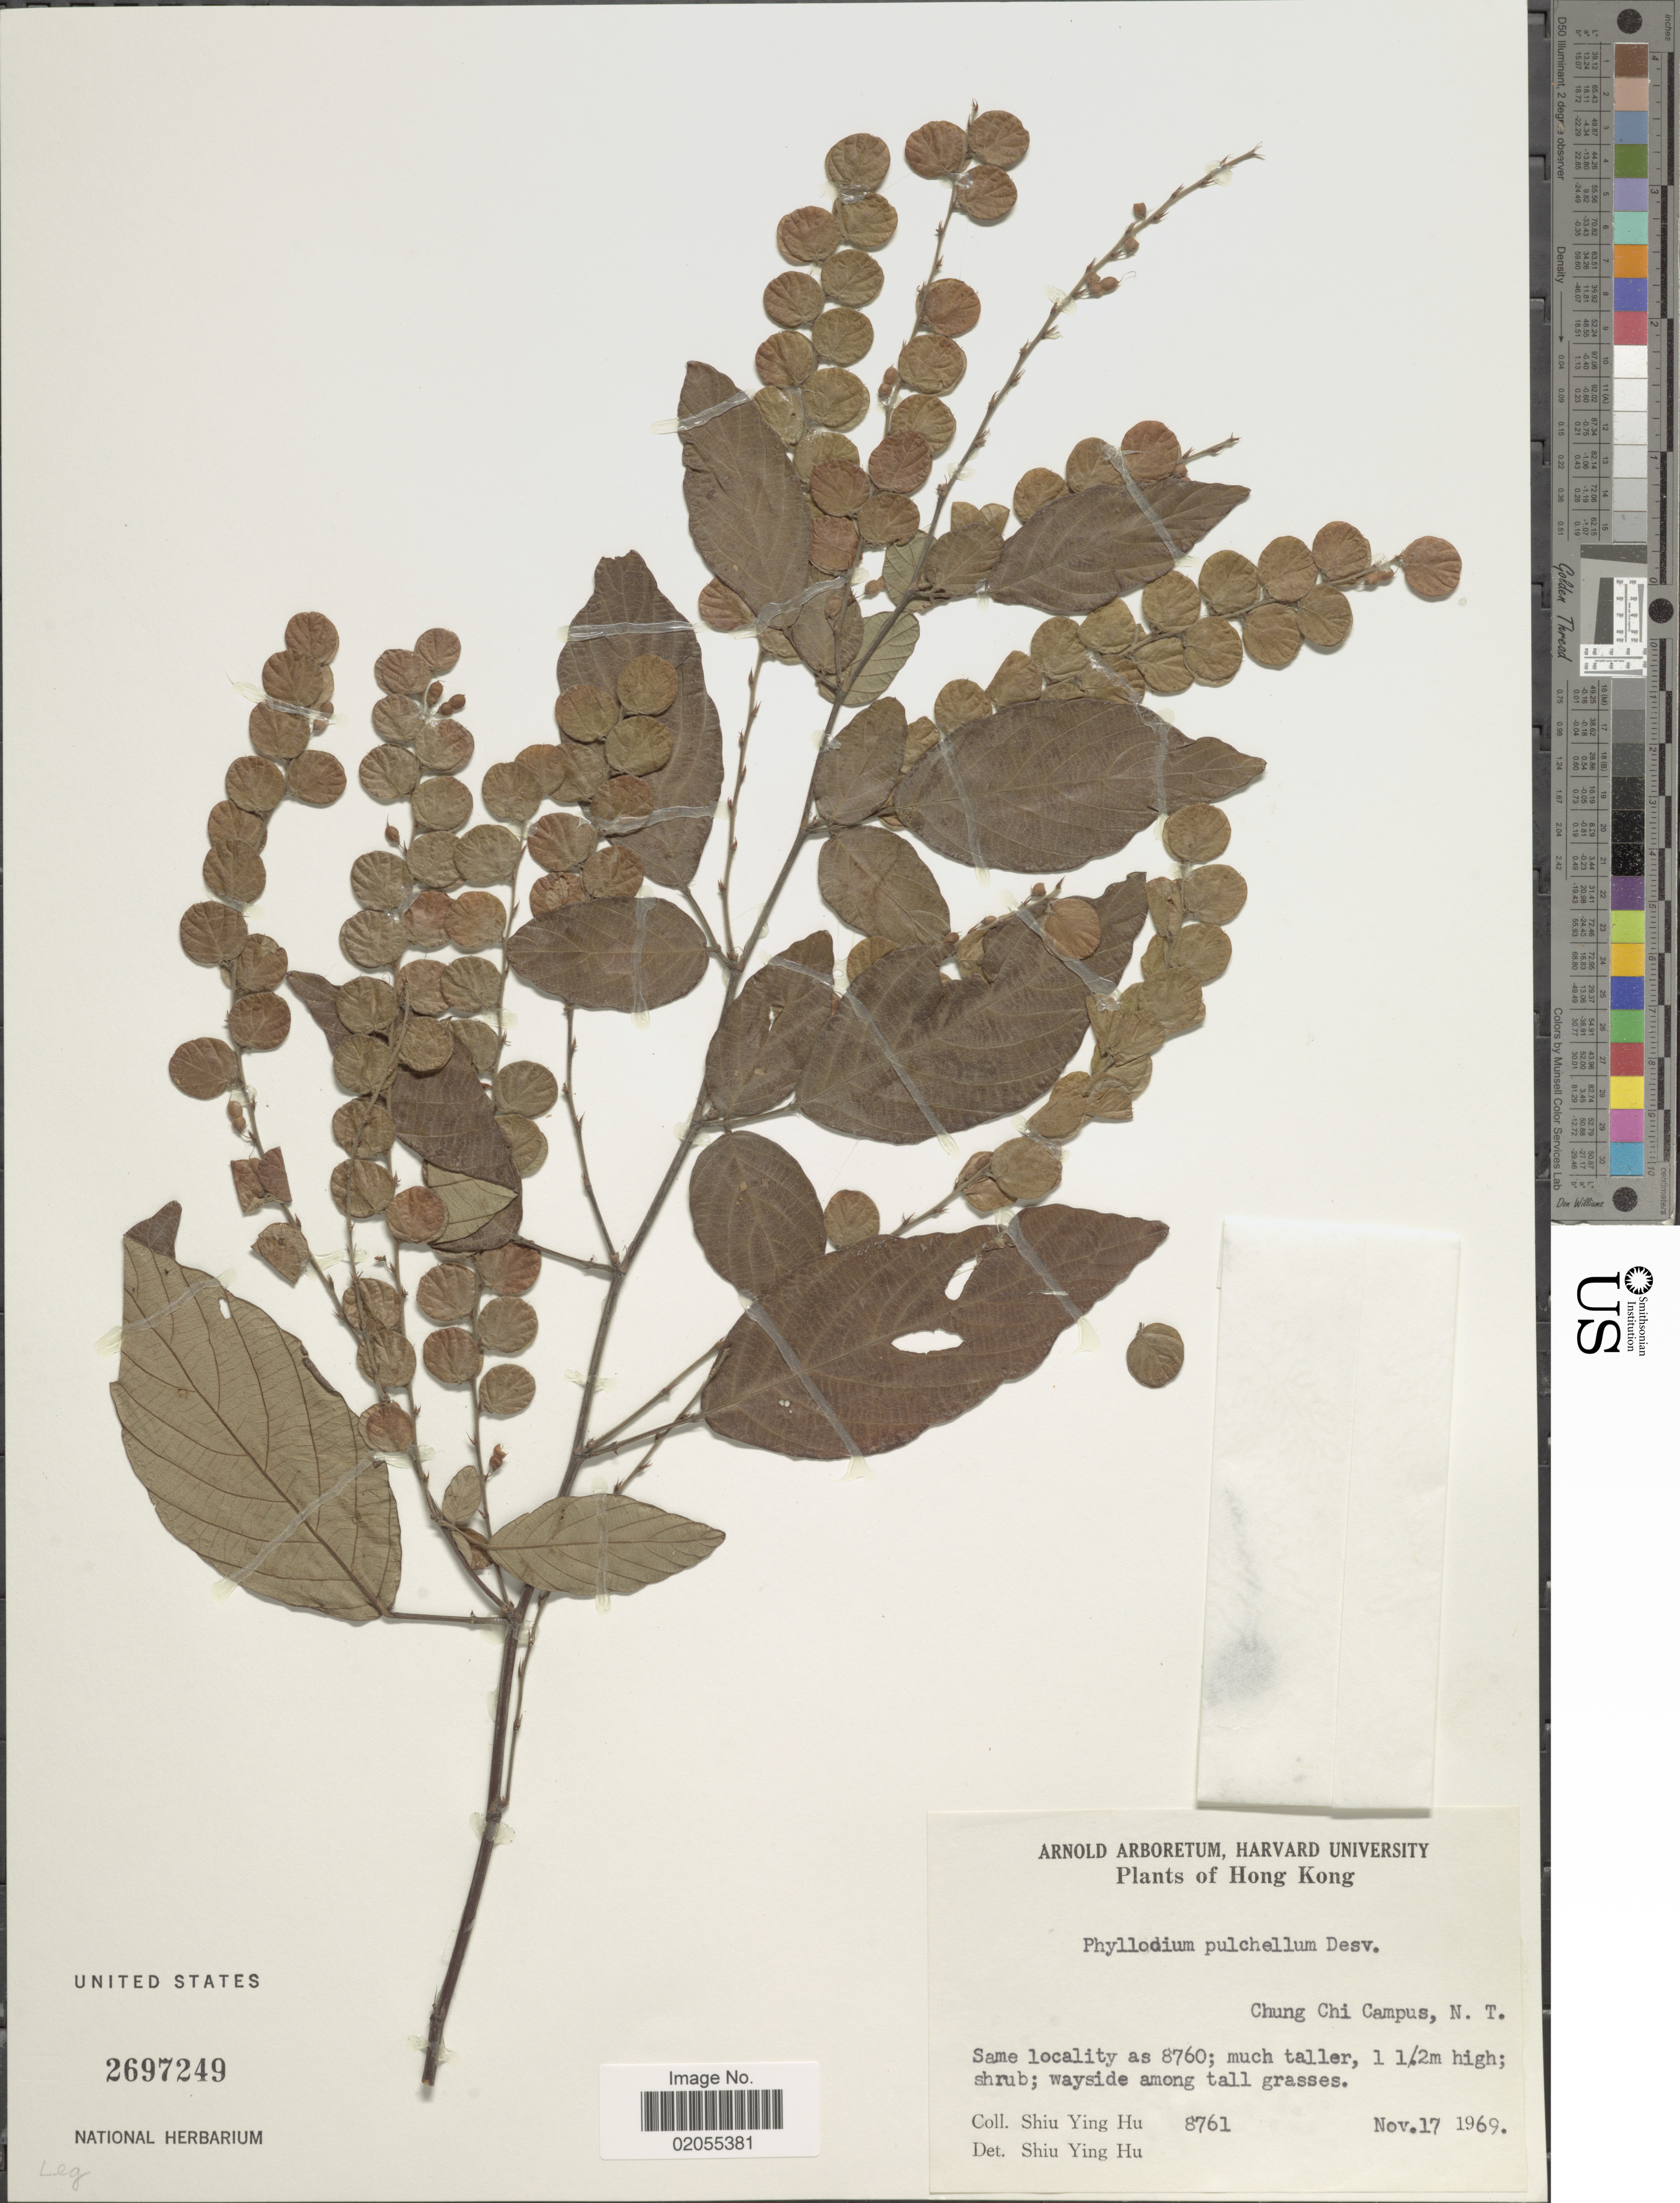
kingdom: Plantae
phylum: Tracheophyta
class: Magnoliopsida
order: Fabales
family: Fabaceae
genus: Phyllodium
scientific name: Phyllodium pulchellum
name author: (L.) Desv.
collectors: S. Y. Hu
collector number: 8761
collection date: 1969-11-17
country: China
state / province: Hong Kong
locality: Chung Chi Campus, N.T.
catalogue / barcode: US 2697249